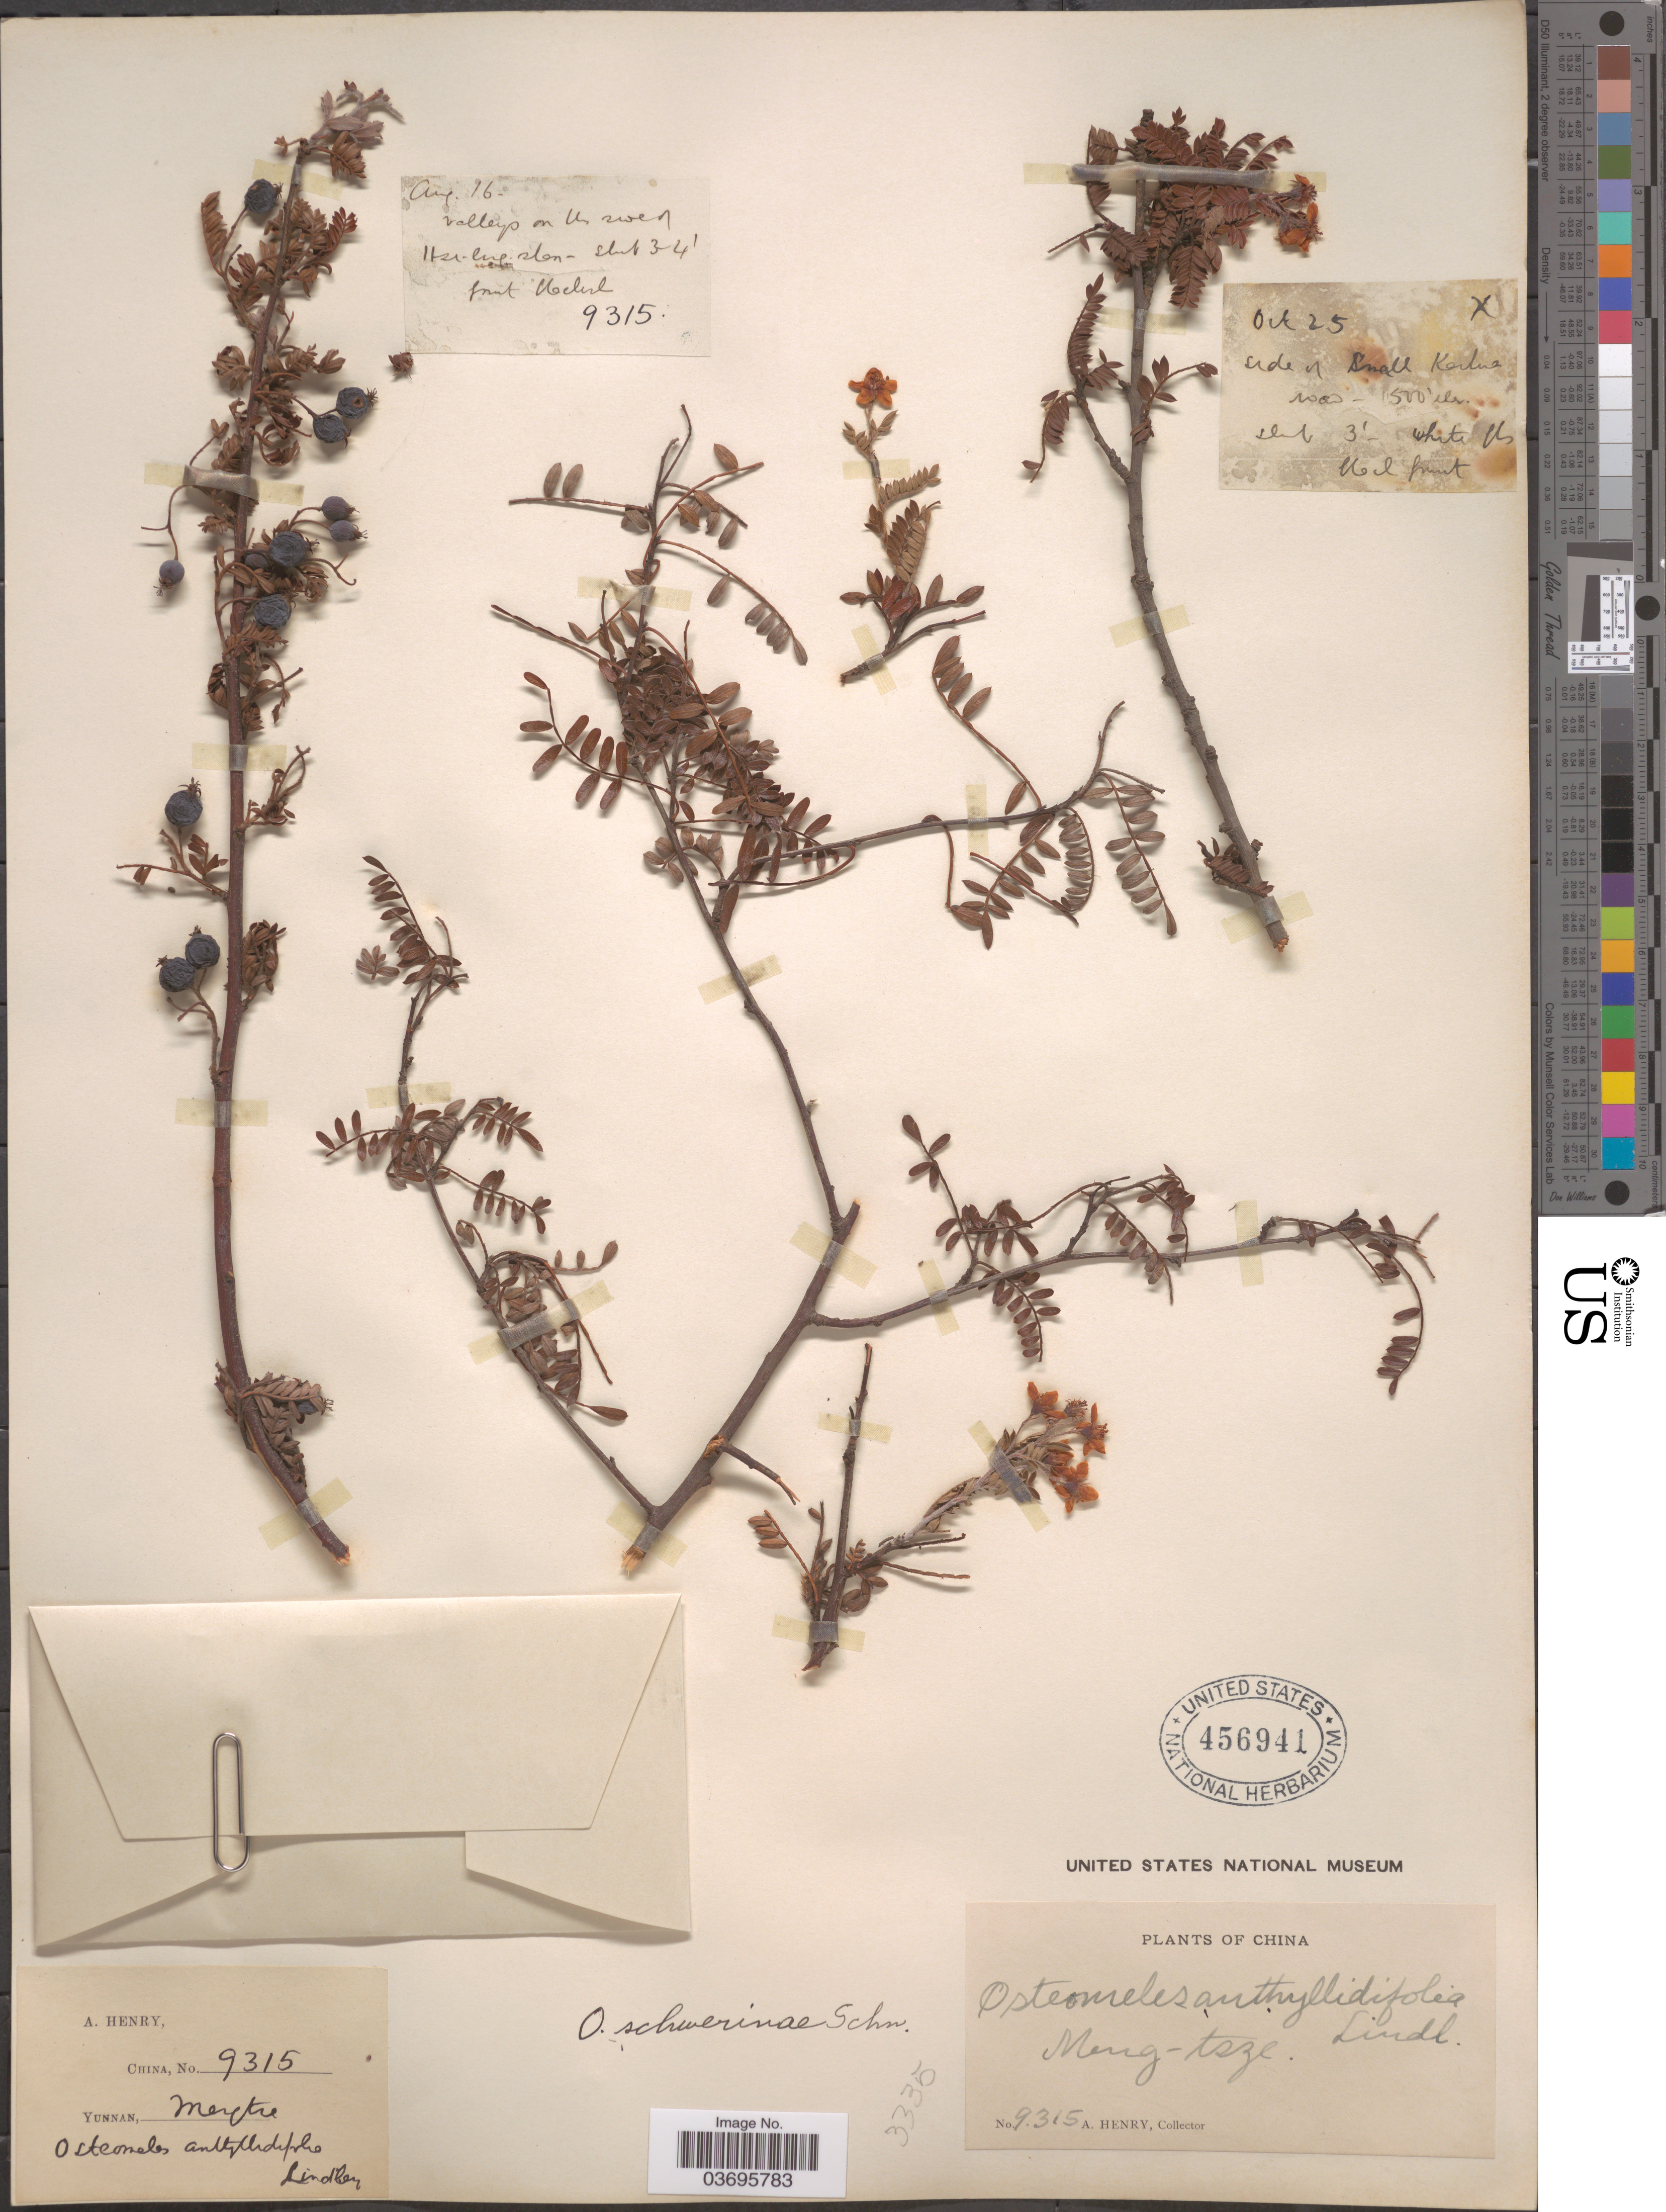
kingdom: Plantae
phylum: Tracheophyta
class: Magnoliopsida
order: Rosales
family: Rosaceae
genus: Osteomeles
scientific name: Osteomeles schwerinae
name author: C.K. Schneid.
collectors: A. Henry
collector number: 9315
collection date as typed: Transcribed d/m/y: /8/16 to /10/25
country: China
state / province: Yunnan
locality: Meng-tsze. Aug 16 - Valleys on the west Hsi-ling-shan; Oct 25 - Side of Small Karhue road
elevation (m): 152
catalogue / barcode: US 456941